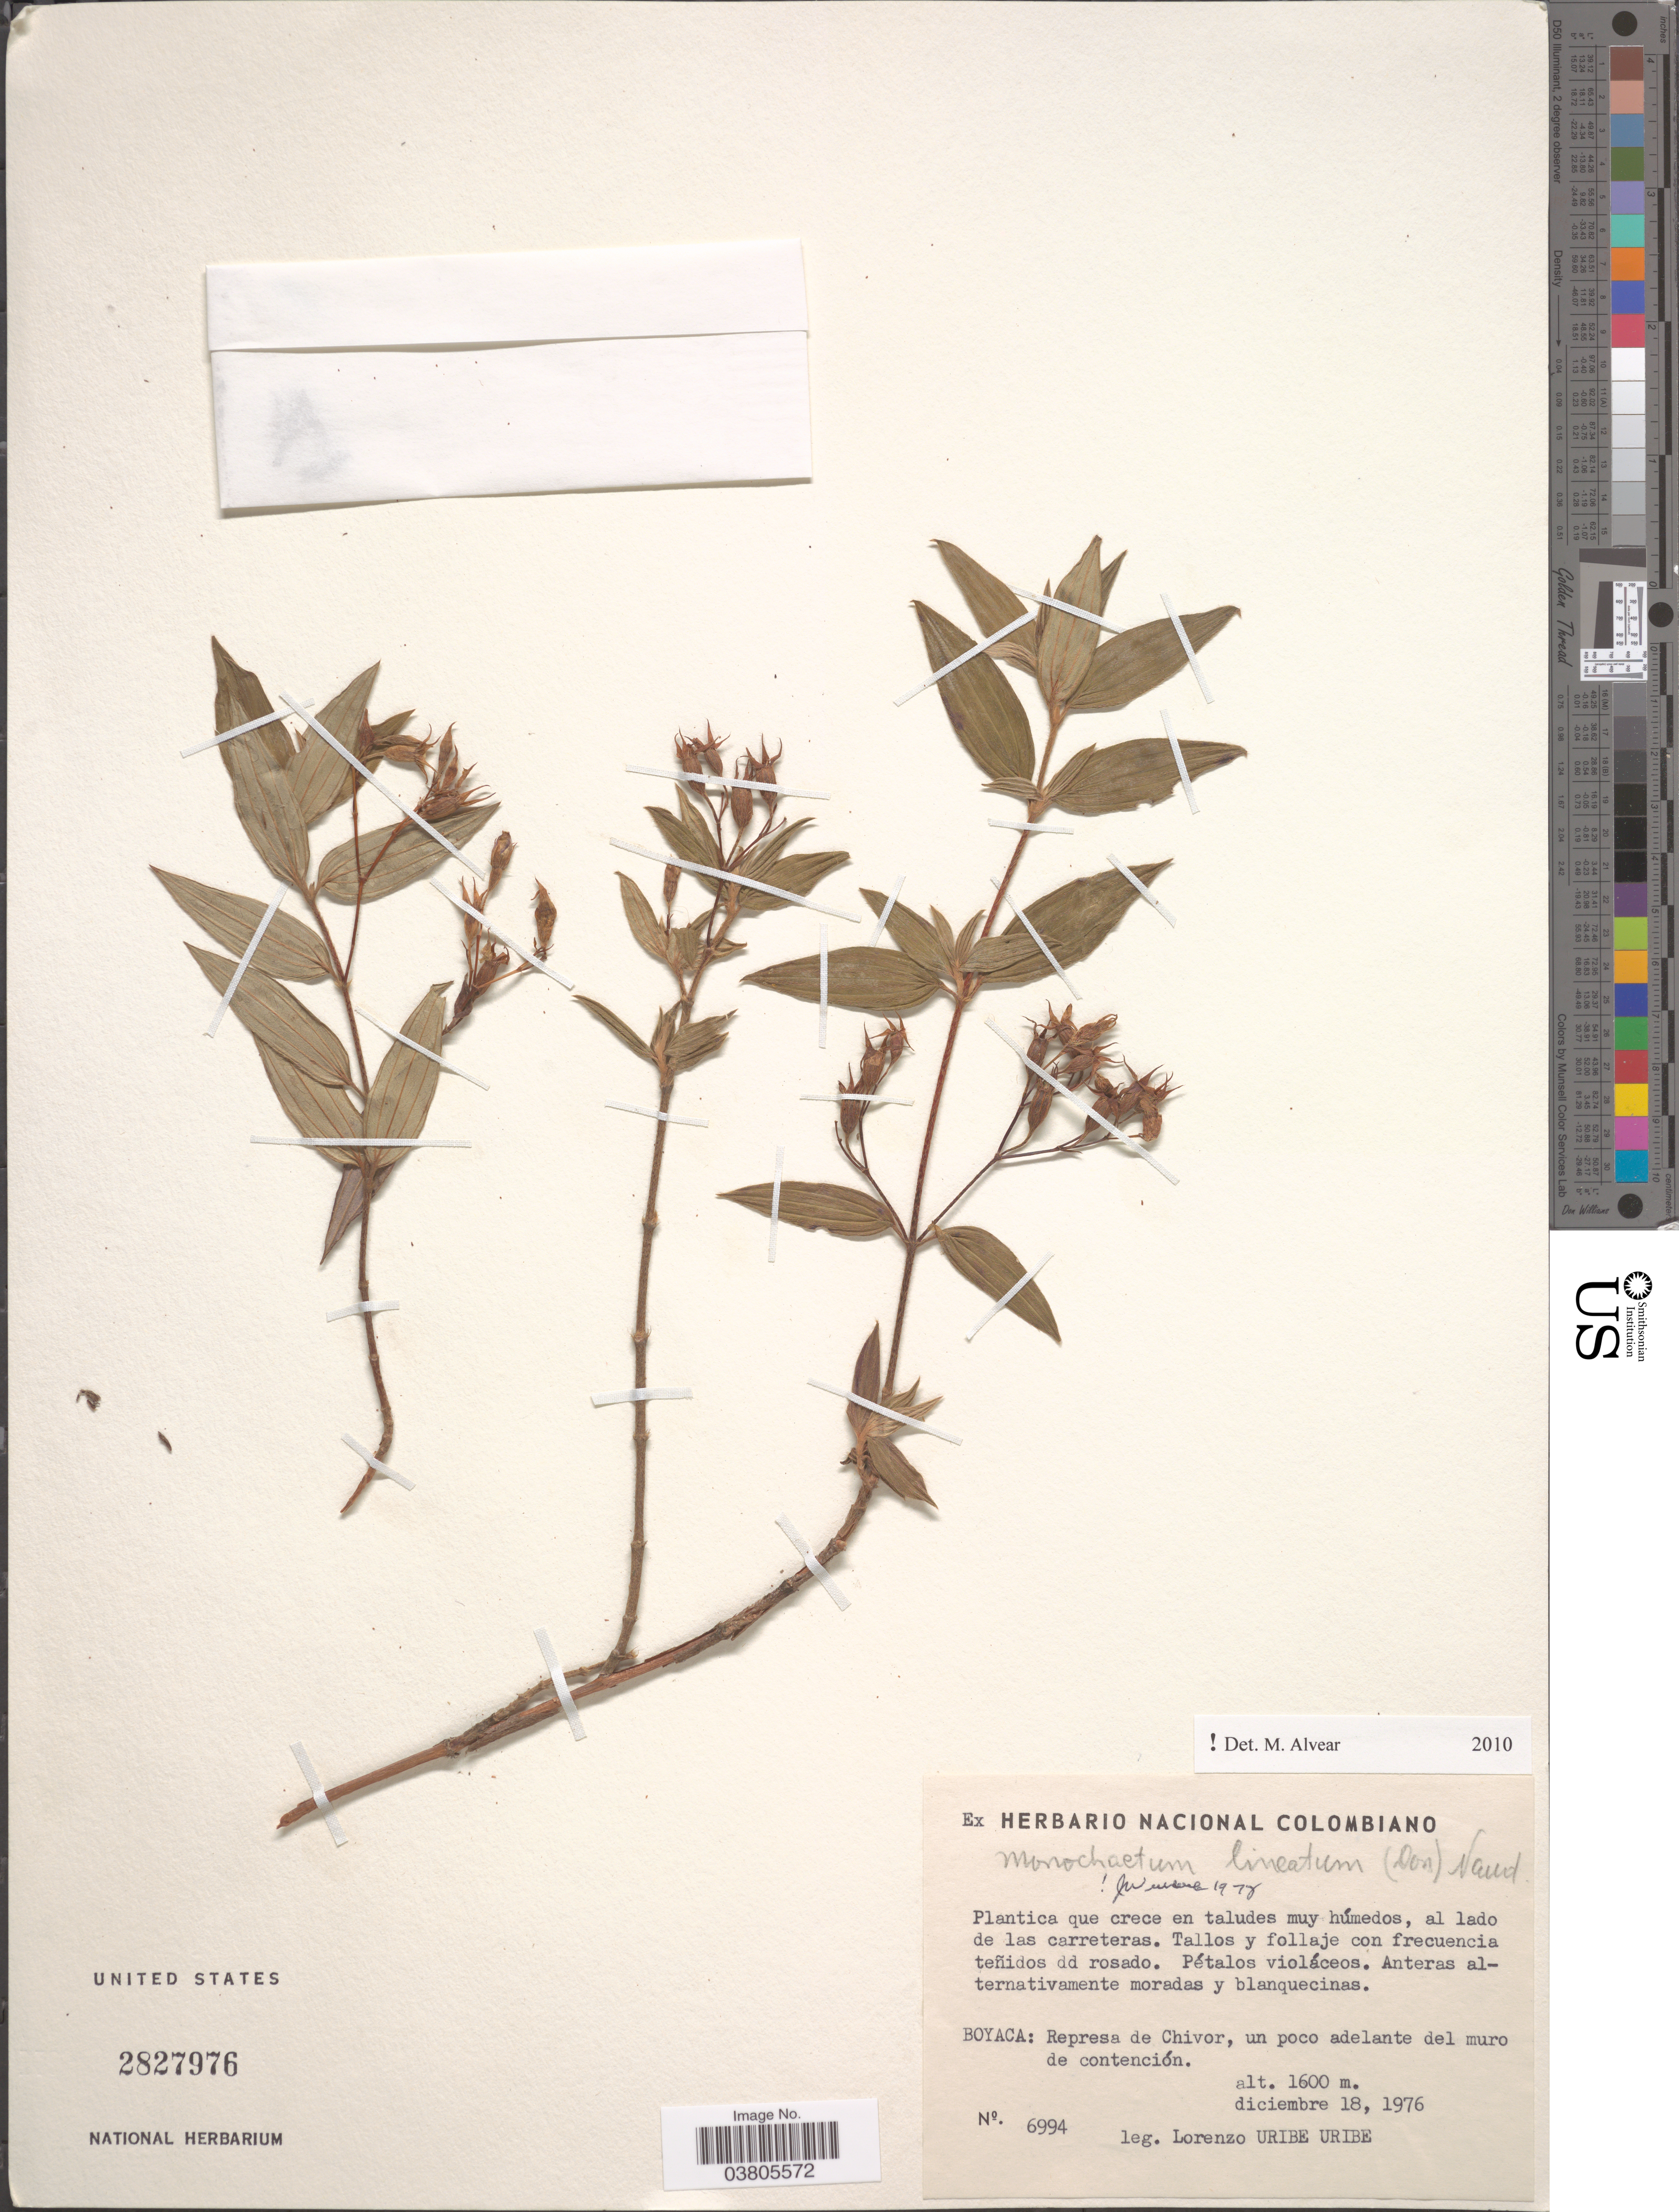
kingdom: Plantae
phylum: Tracheophyta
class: Magnoliopsida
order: Myrtales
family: Melastomataceae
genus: Monochaetum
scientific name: Monochaetum lineatum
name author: (D. Don) Naudin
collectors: L. Uribe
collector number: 6994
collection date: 1976-12-18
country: Colombia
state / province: Boyacá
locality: Represa de Chivor, un poco adelante del muro de contención.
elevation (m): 1600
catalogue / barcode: US 2827976